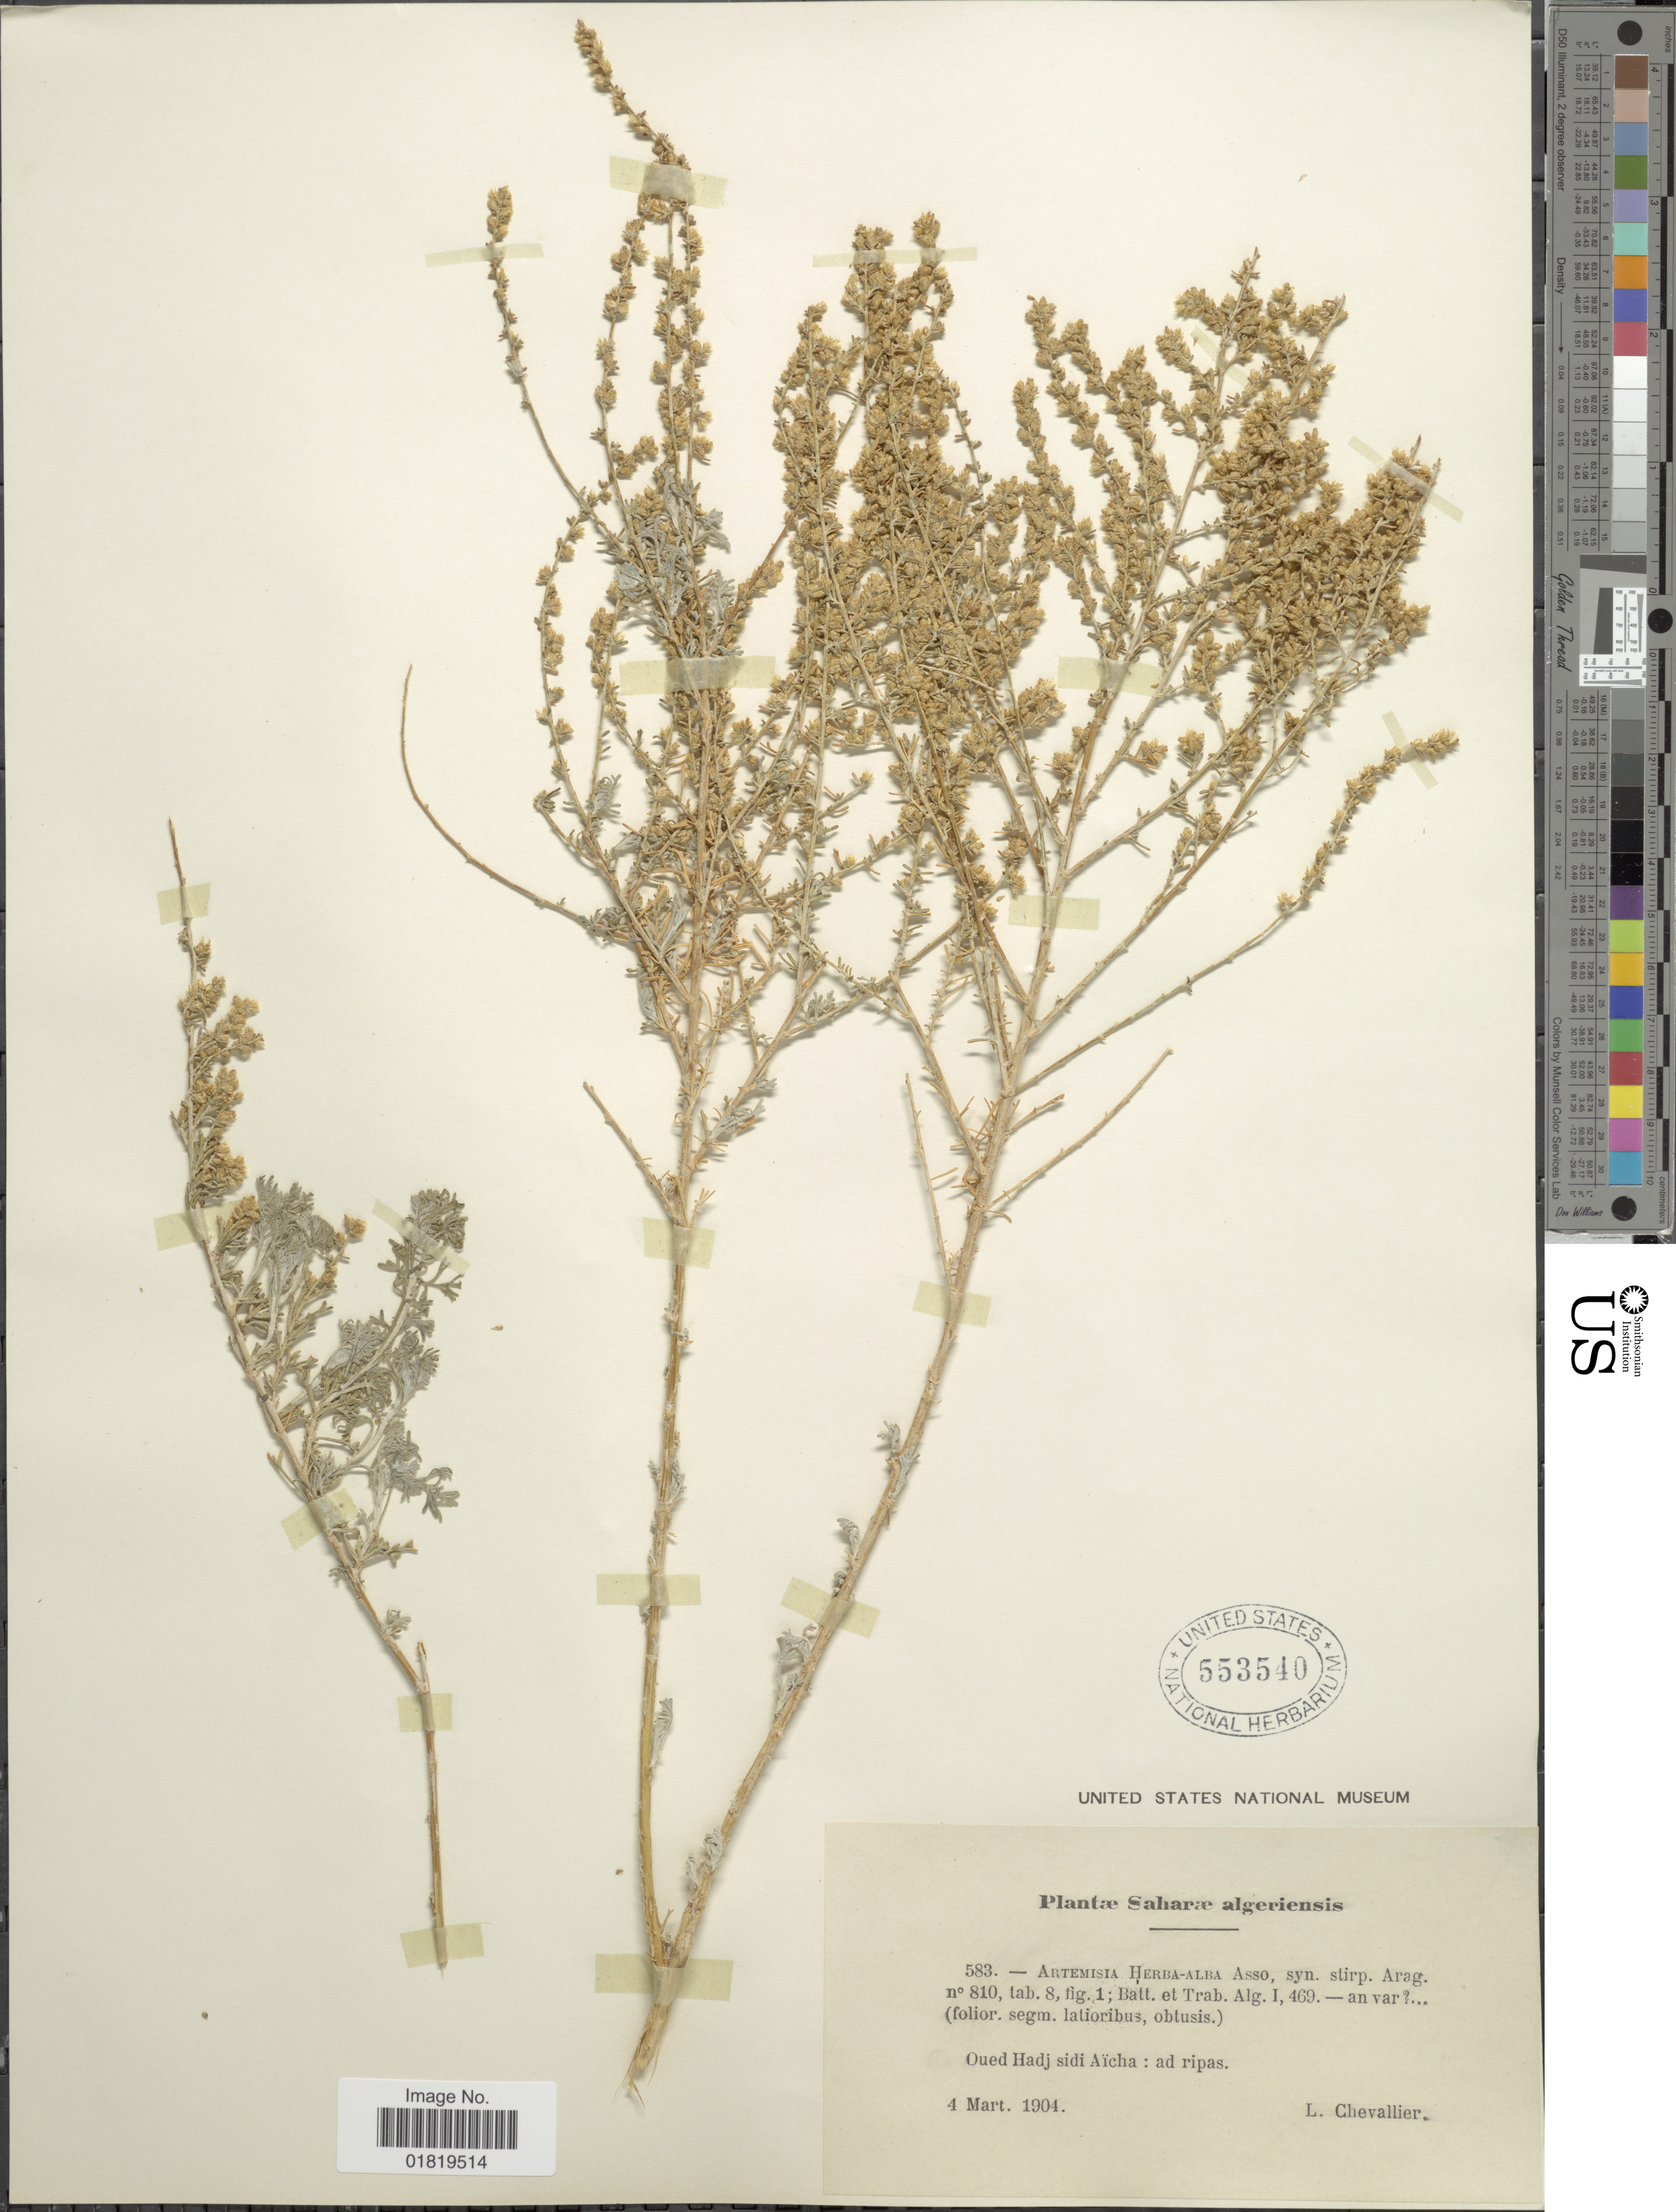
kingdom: Plantae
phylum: Tracheophyta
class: Magnoliopsida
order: Asterales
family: Asteraceae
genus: Artemisia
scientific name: Artemisia herba-alba asso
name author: Asso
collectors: L. Chevallier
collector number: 583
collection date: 1904-04-04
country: Algeria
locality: Saharae algeriensis, Oued Hadj sidi Aicha: ad ripas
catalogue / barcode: US 553540